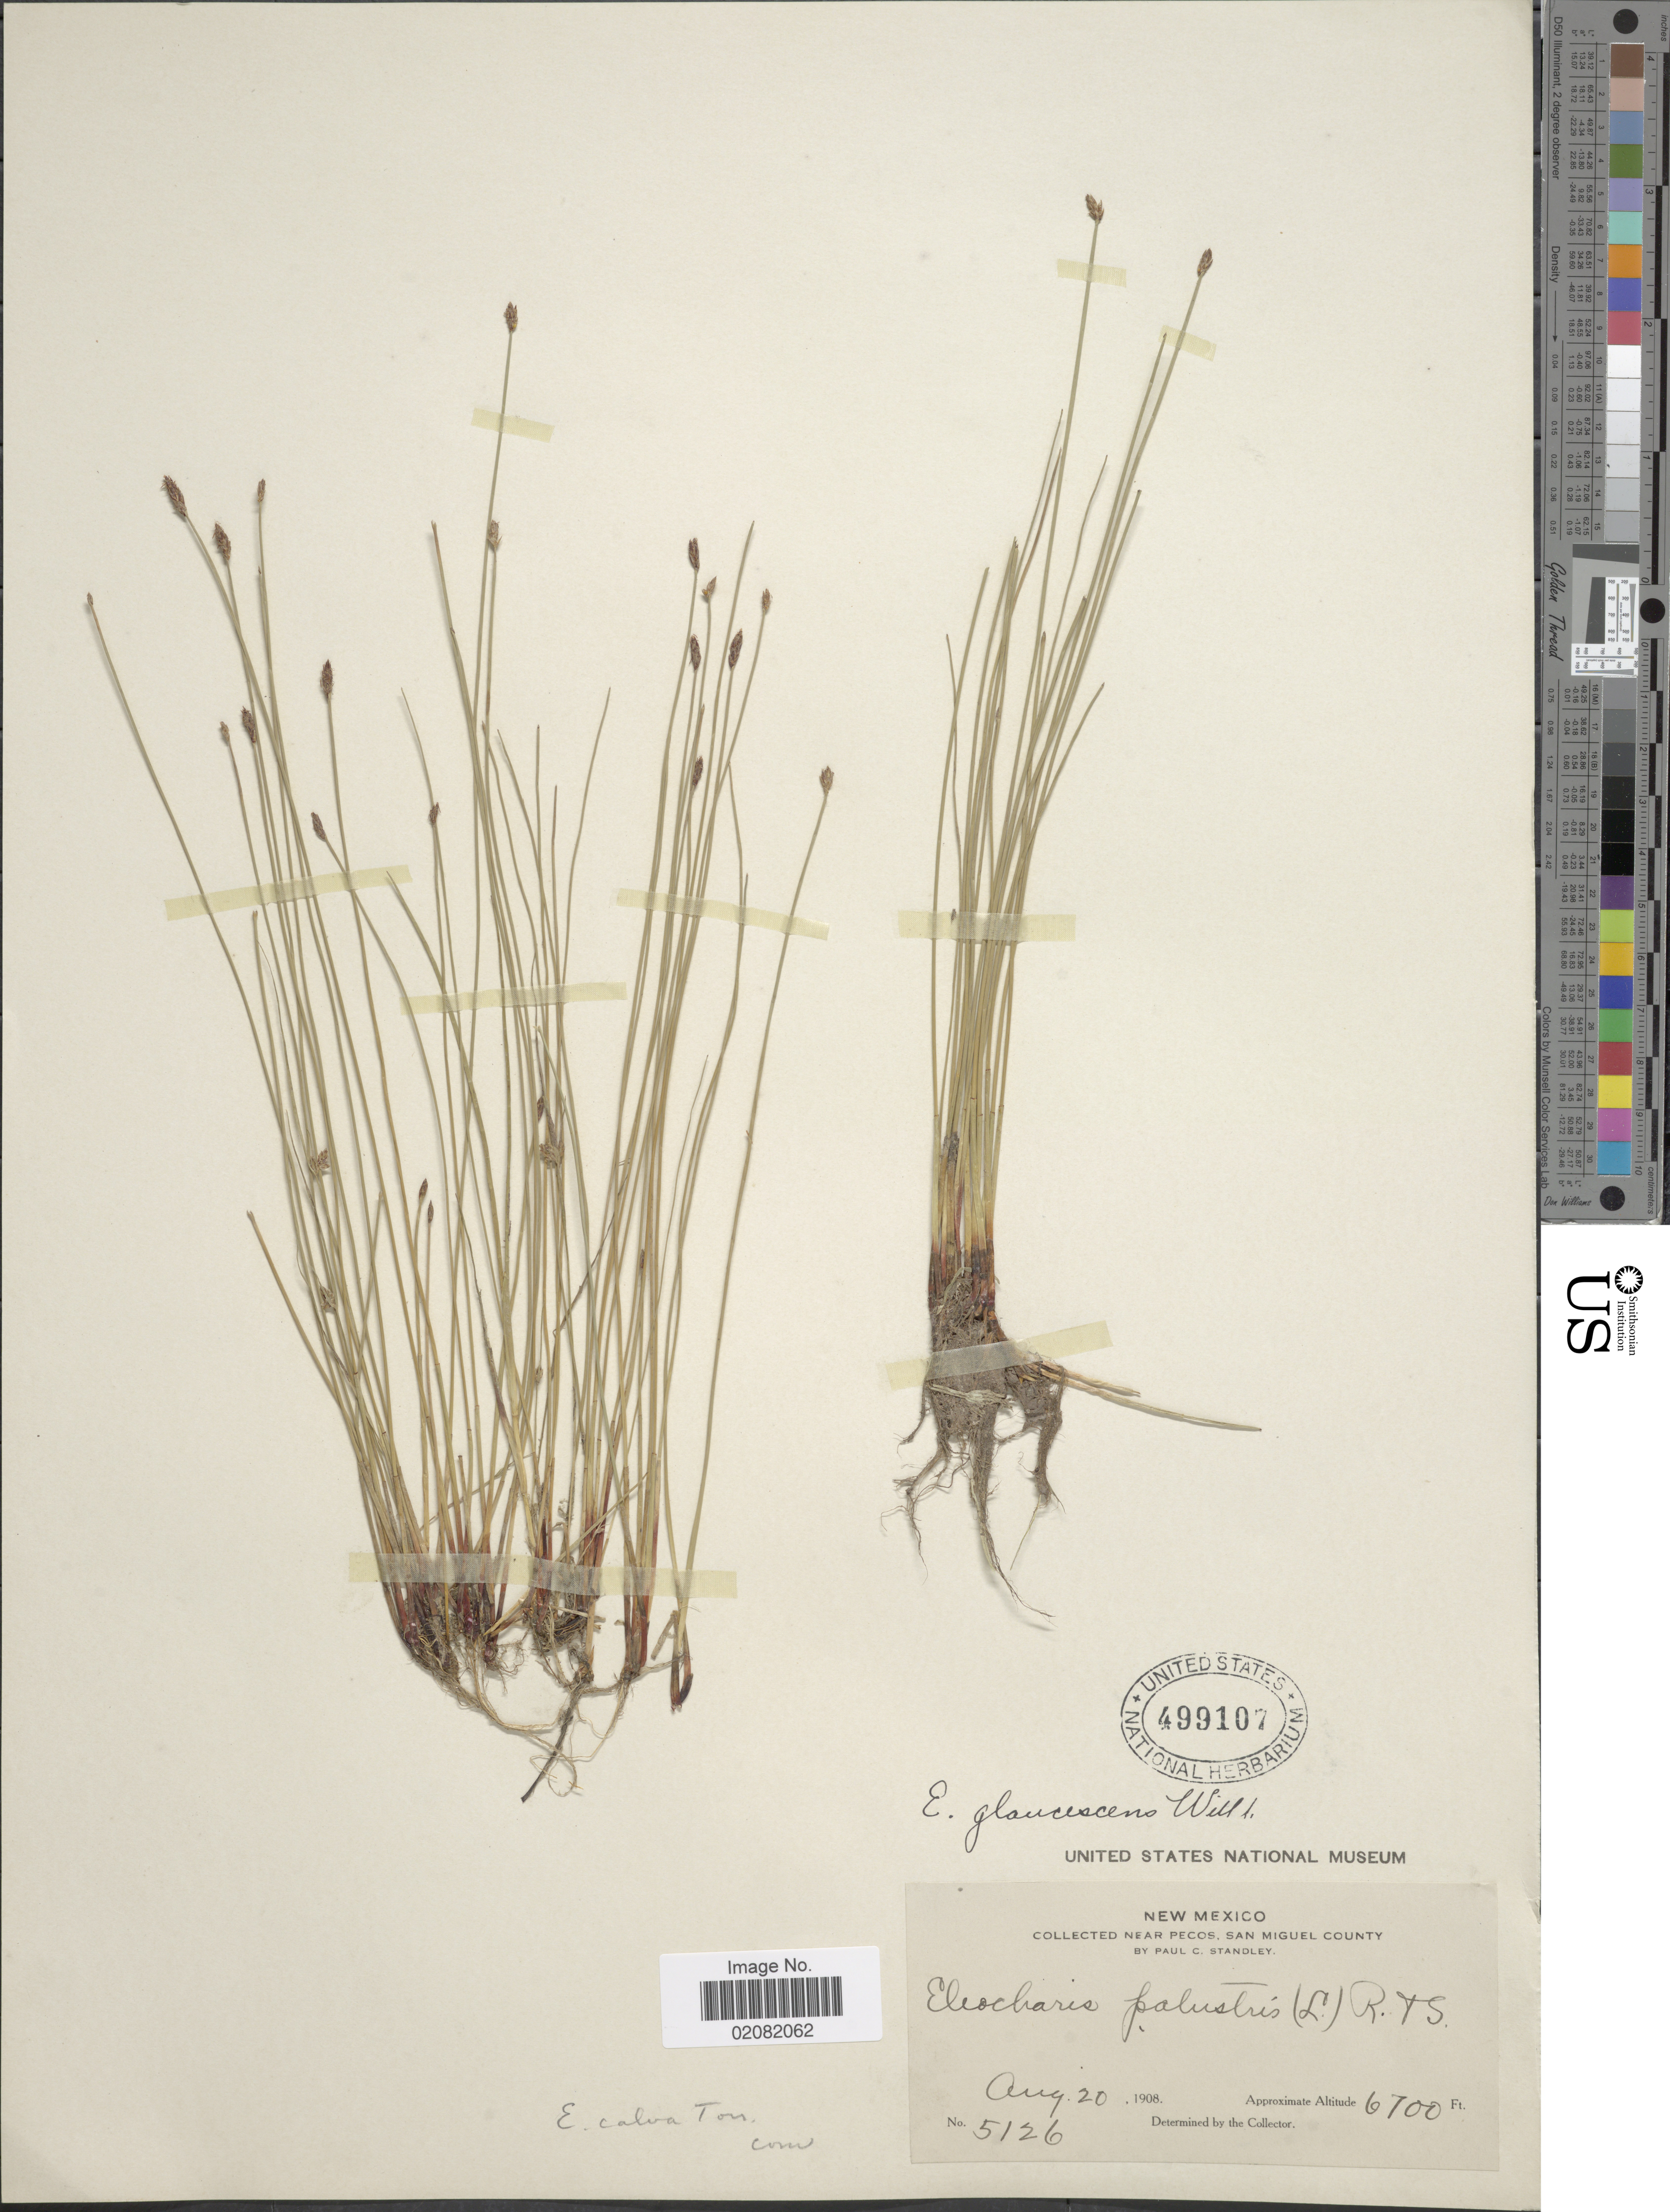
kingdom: Plantae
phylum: Tracheophyta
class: Liliopsida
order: Poales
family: Cyperaceae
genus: Eleocharis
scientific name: Eleocharis erythropoda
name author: Steud.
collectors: P. C. Standley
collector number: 5126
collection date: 1908-08-20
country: United States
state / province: New Mexico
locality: Near pecos, San Miguel County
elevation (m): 2042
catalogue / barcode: US 499107